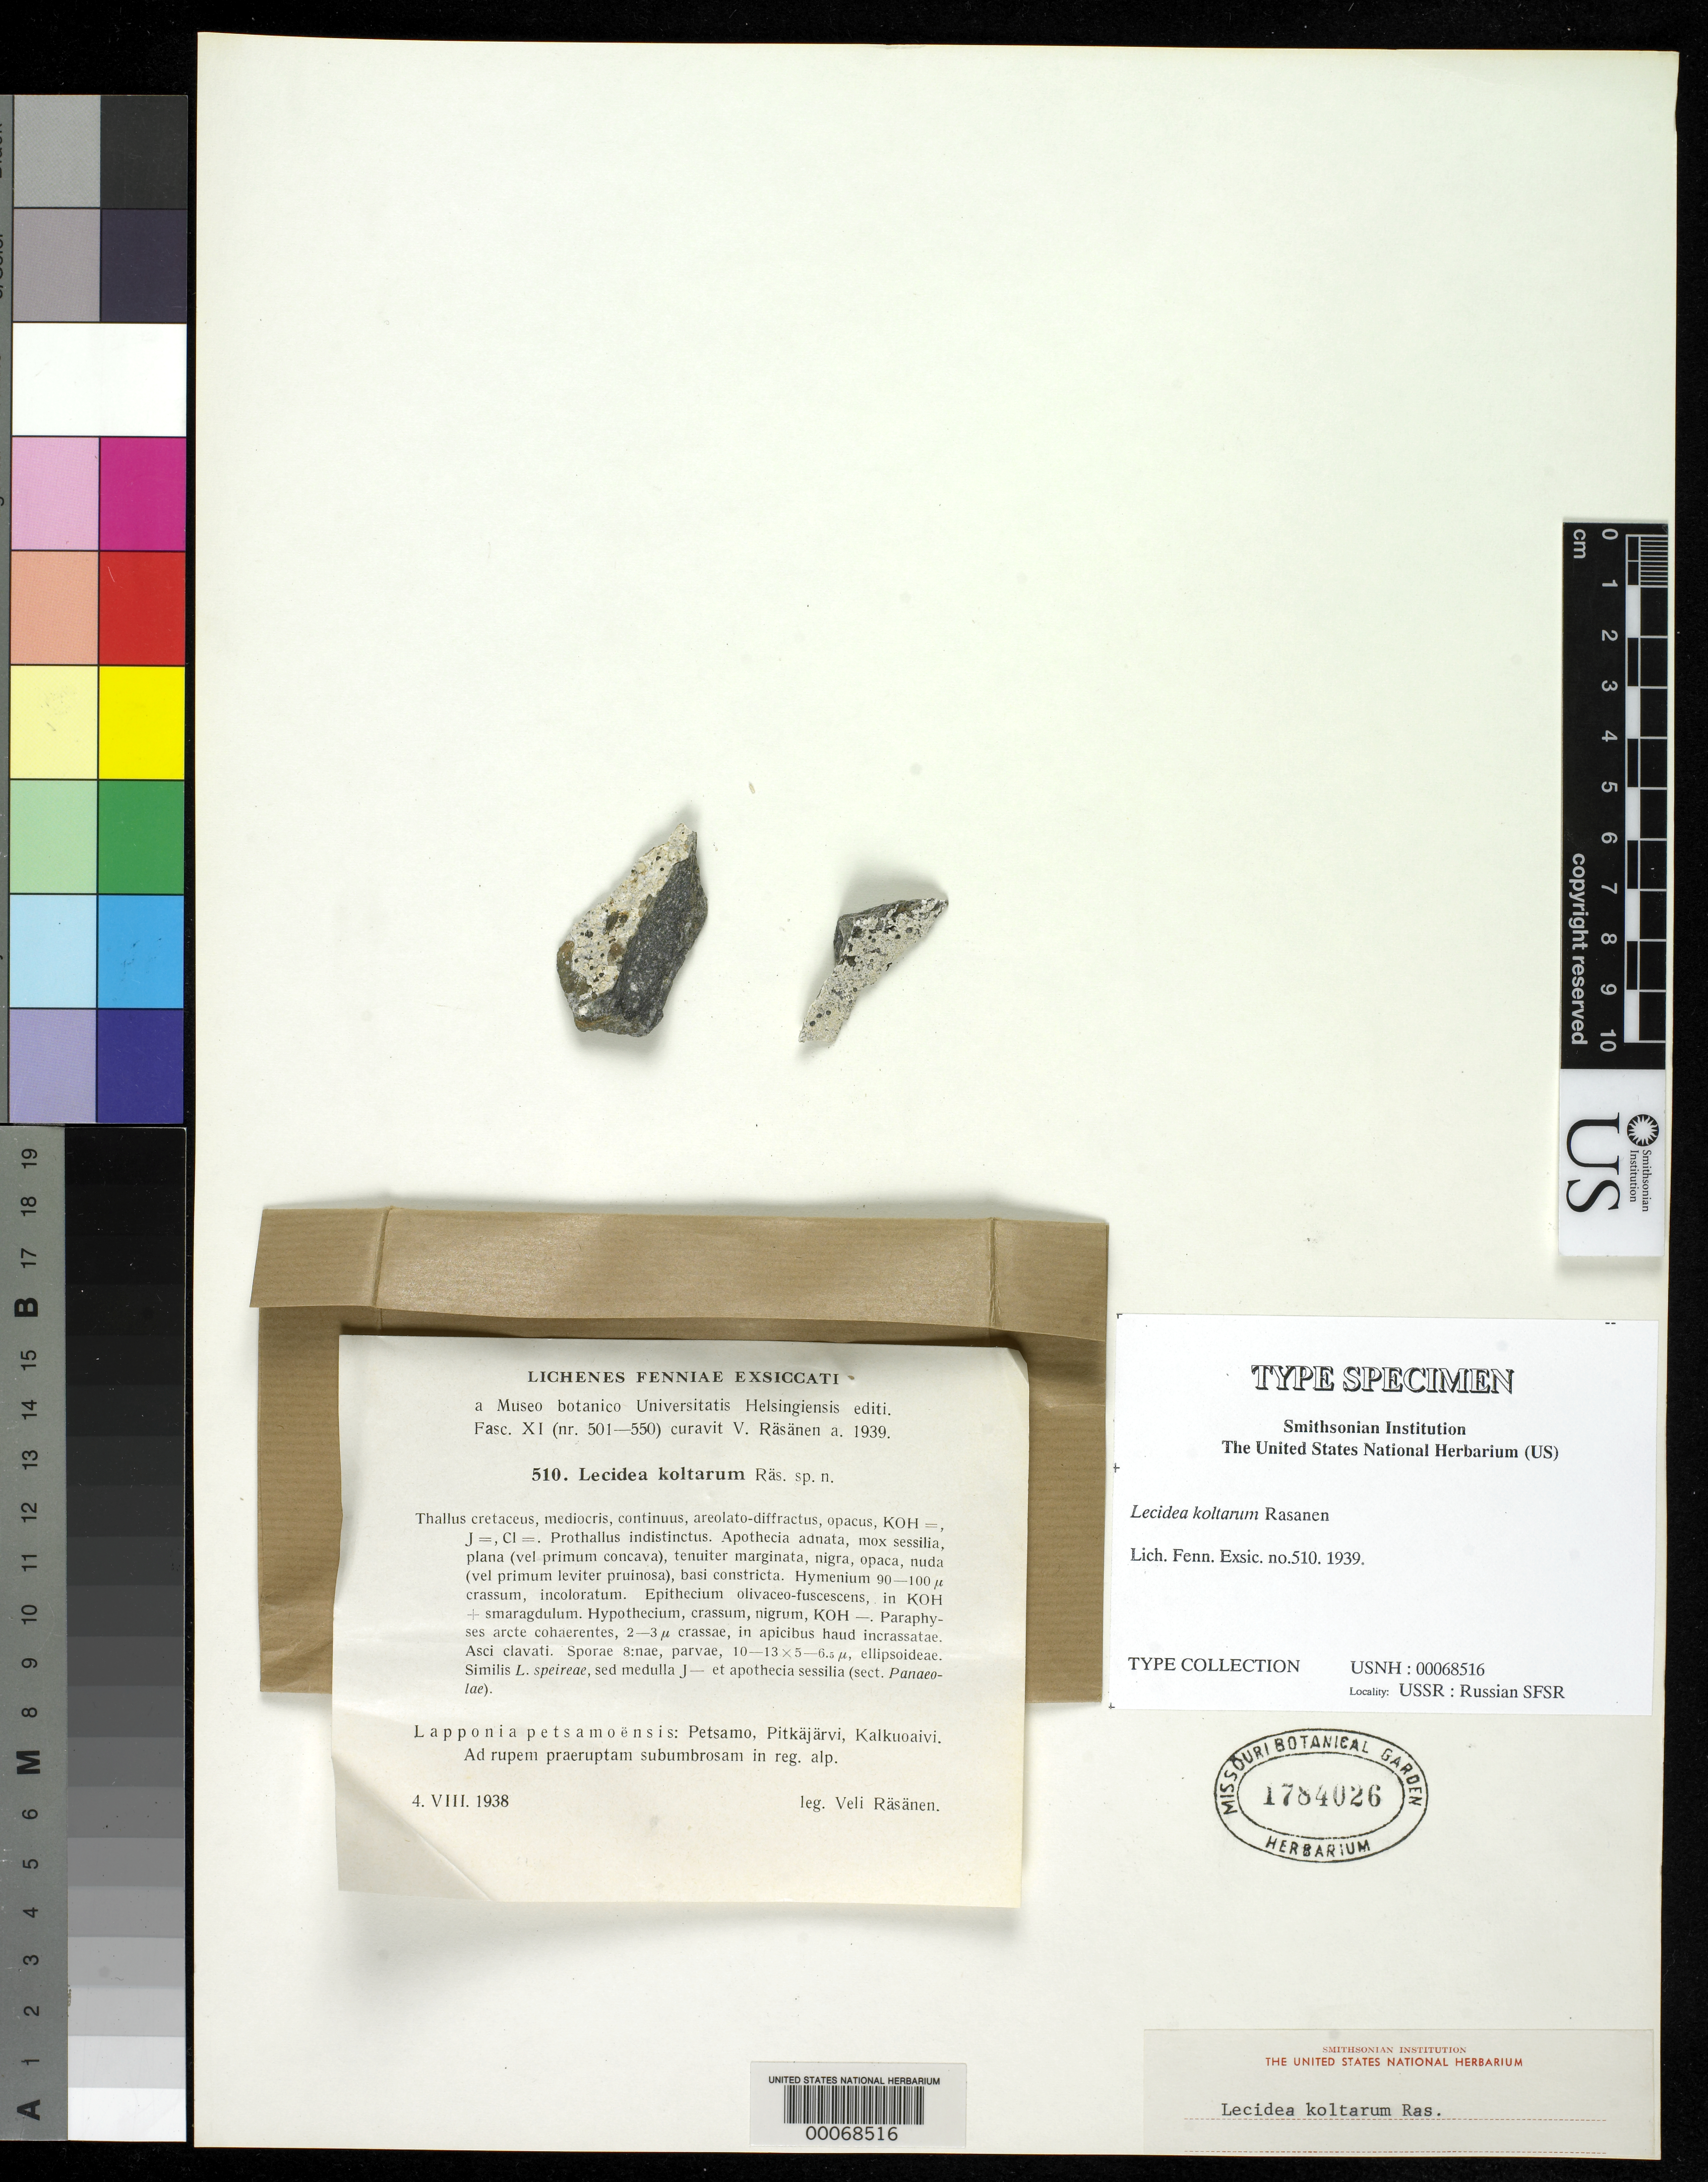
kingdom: Fungi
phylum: Ascomycota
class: Lecanoromycetes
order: Lecideales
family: Lecideaceae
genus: Lecidea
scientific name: Lecidea koltarum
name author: Räsänen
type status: Type Collection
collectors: V. Rasanen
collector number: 510 Lich. Fenn. Exsic.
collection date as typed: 04 Aug 1938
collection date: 1938-08-04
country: Russian Federation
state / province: Murmansk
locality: Petsamo, Pitkajarvi, Kalkuoaivi.